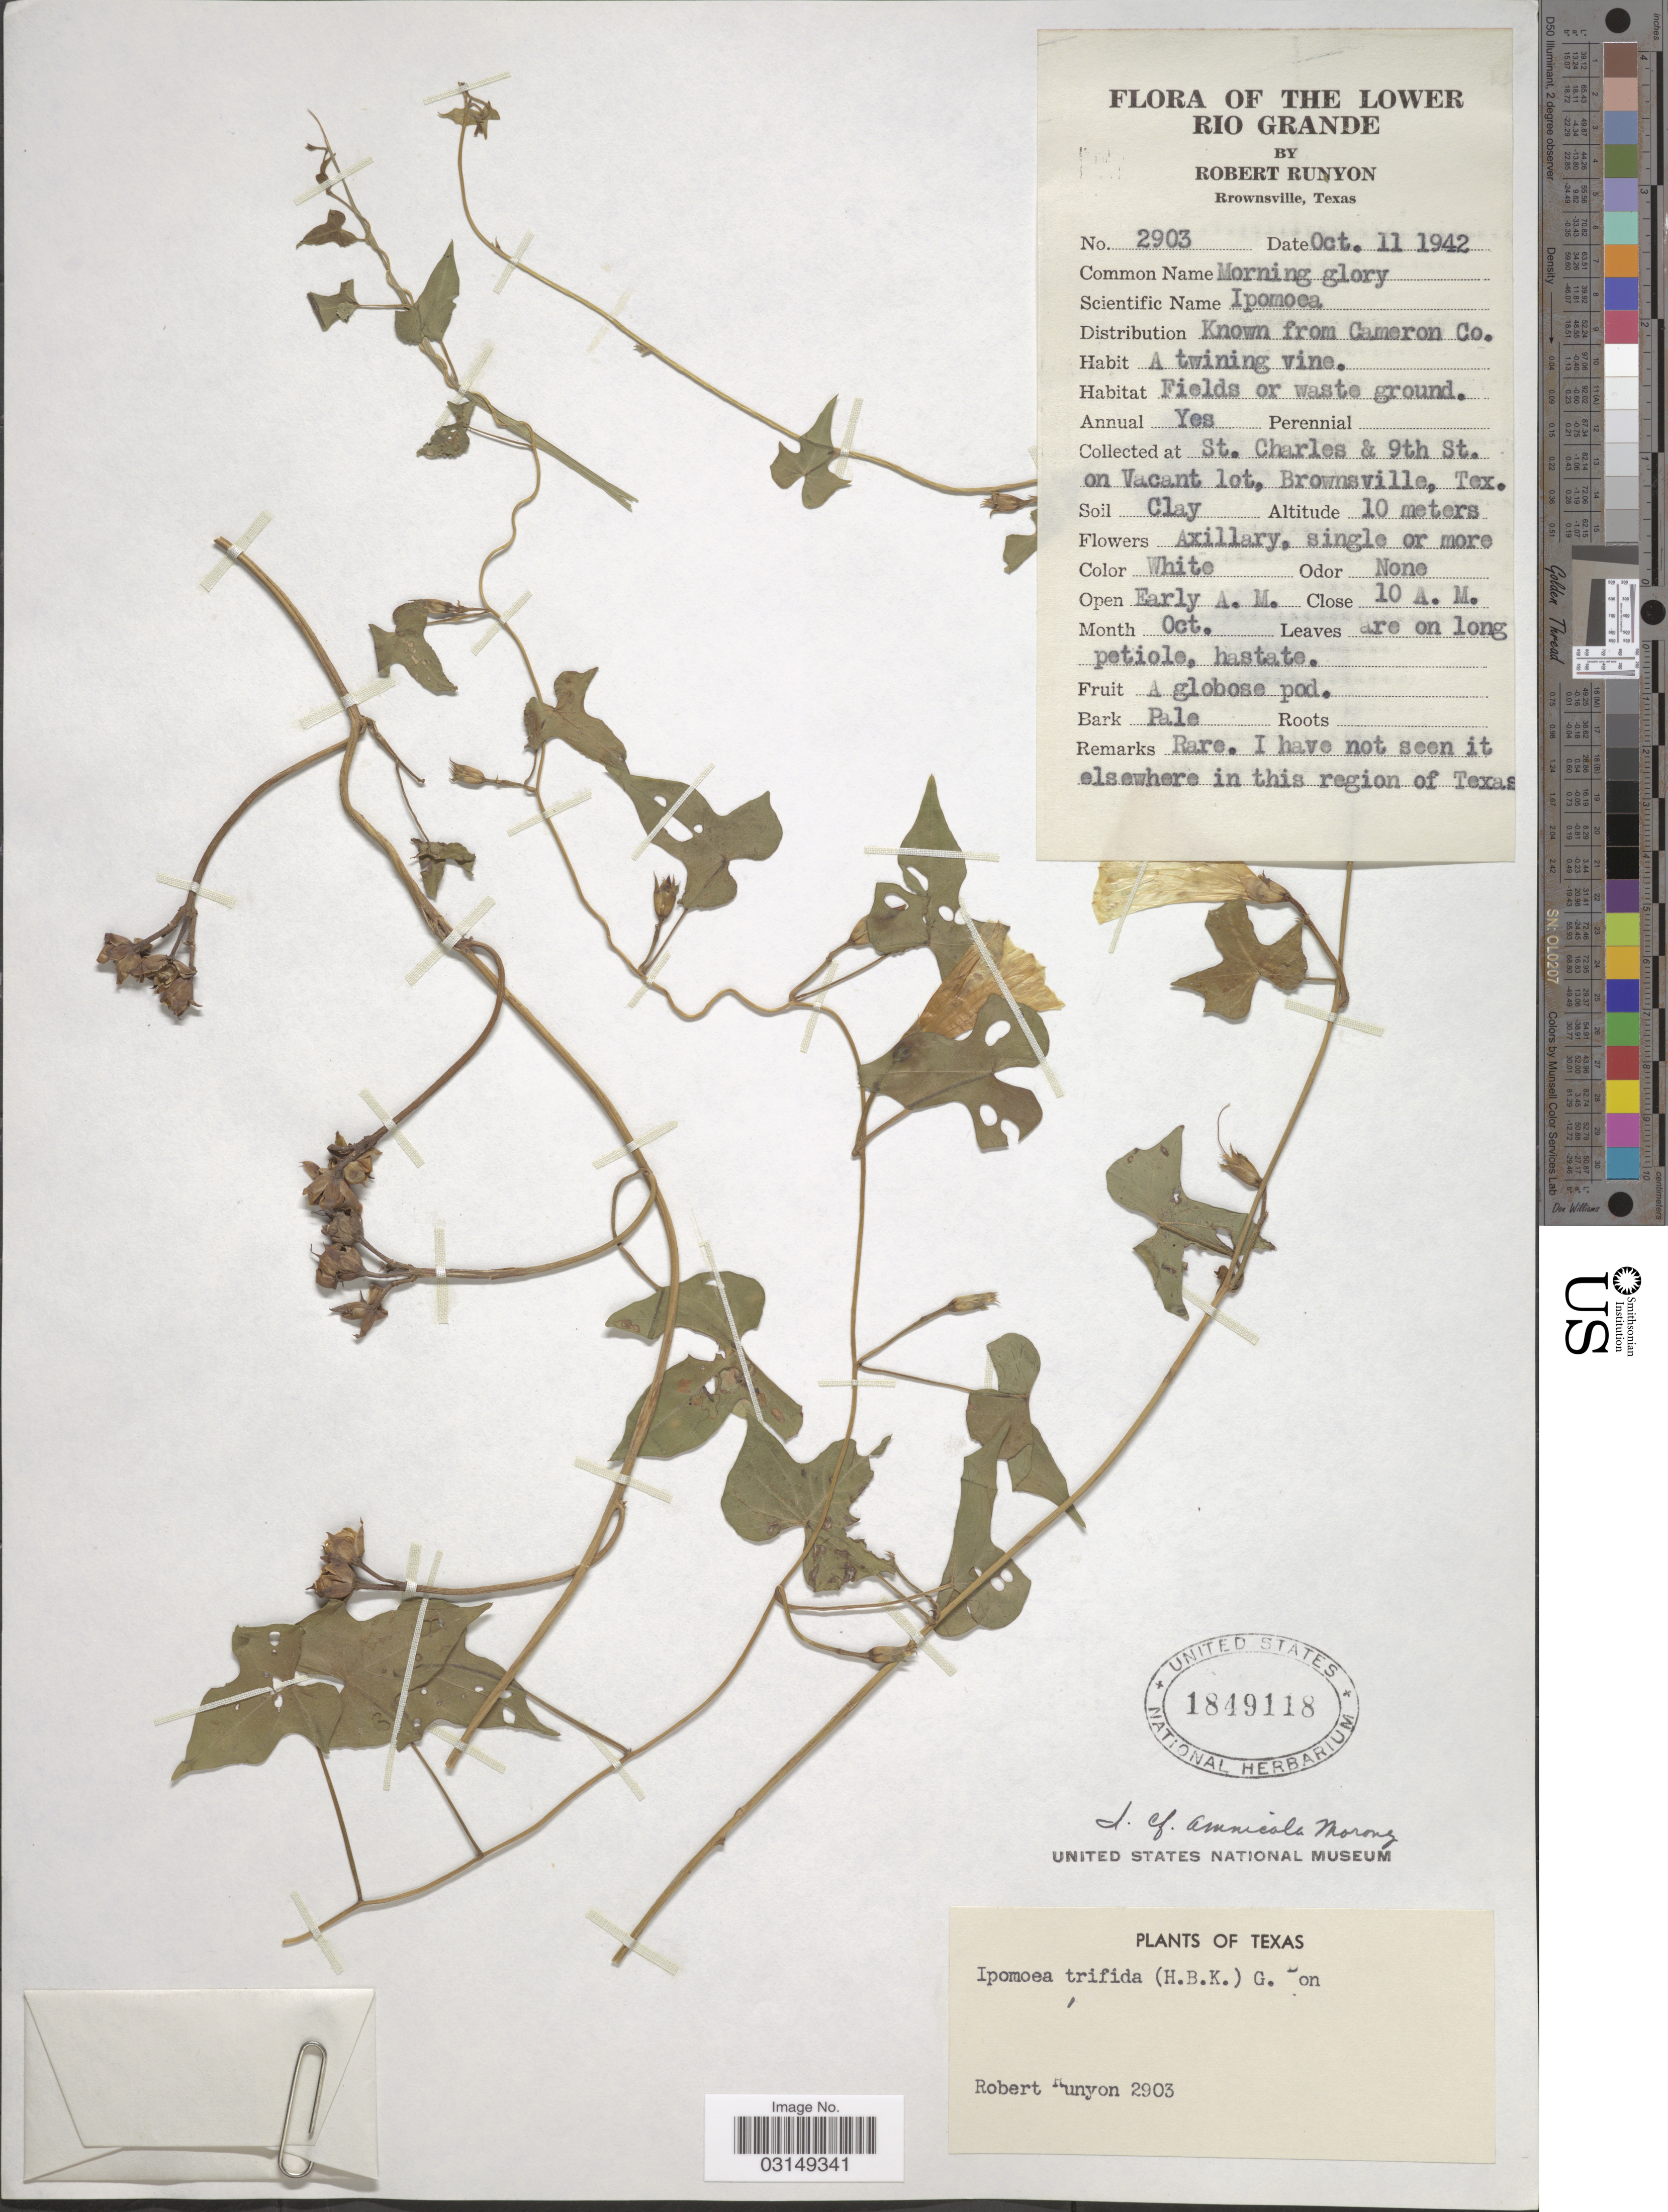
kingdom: Plantae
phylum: Tracheophyta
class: Magnoliopsida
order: Solanales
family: Convolvulaceae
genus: Ipomoea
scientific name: Ipomoea trichocarpa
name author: Elliott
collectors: R. Runyon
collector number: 2903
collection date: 1942-10-11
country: United States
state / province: Texas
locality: The Lower Rio Grande. St. Charles & 9th St. on Vacant lot, Brownsville.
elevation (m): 10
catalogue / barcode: US 1849118